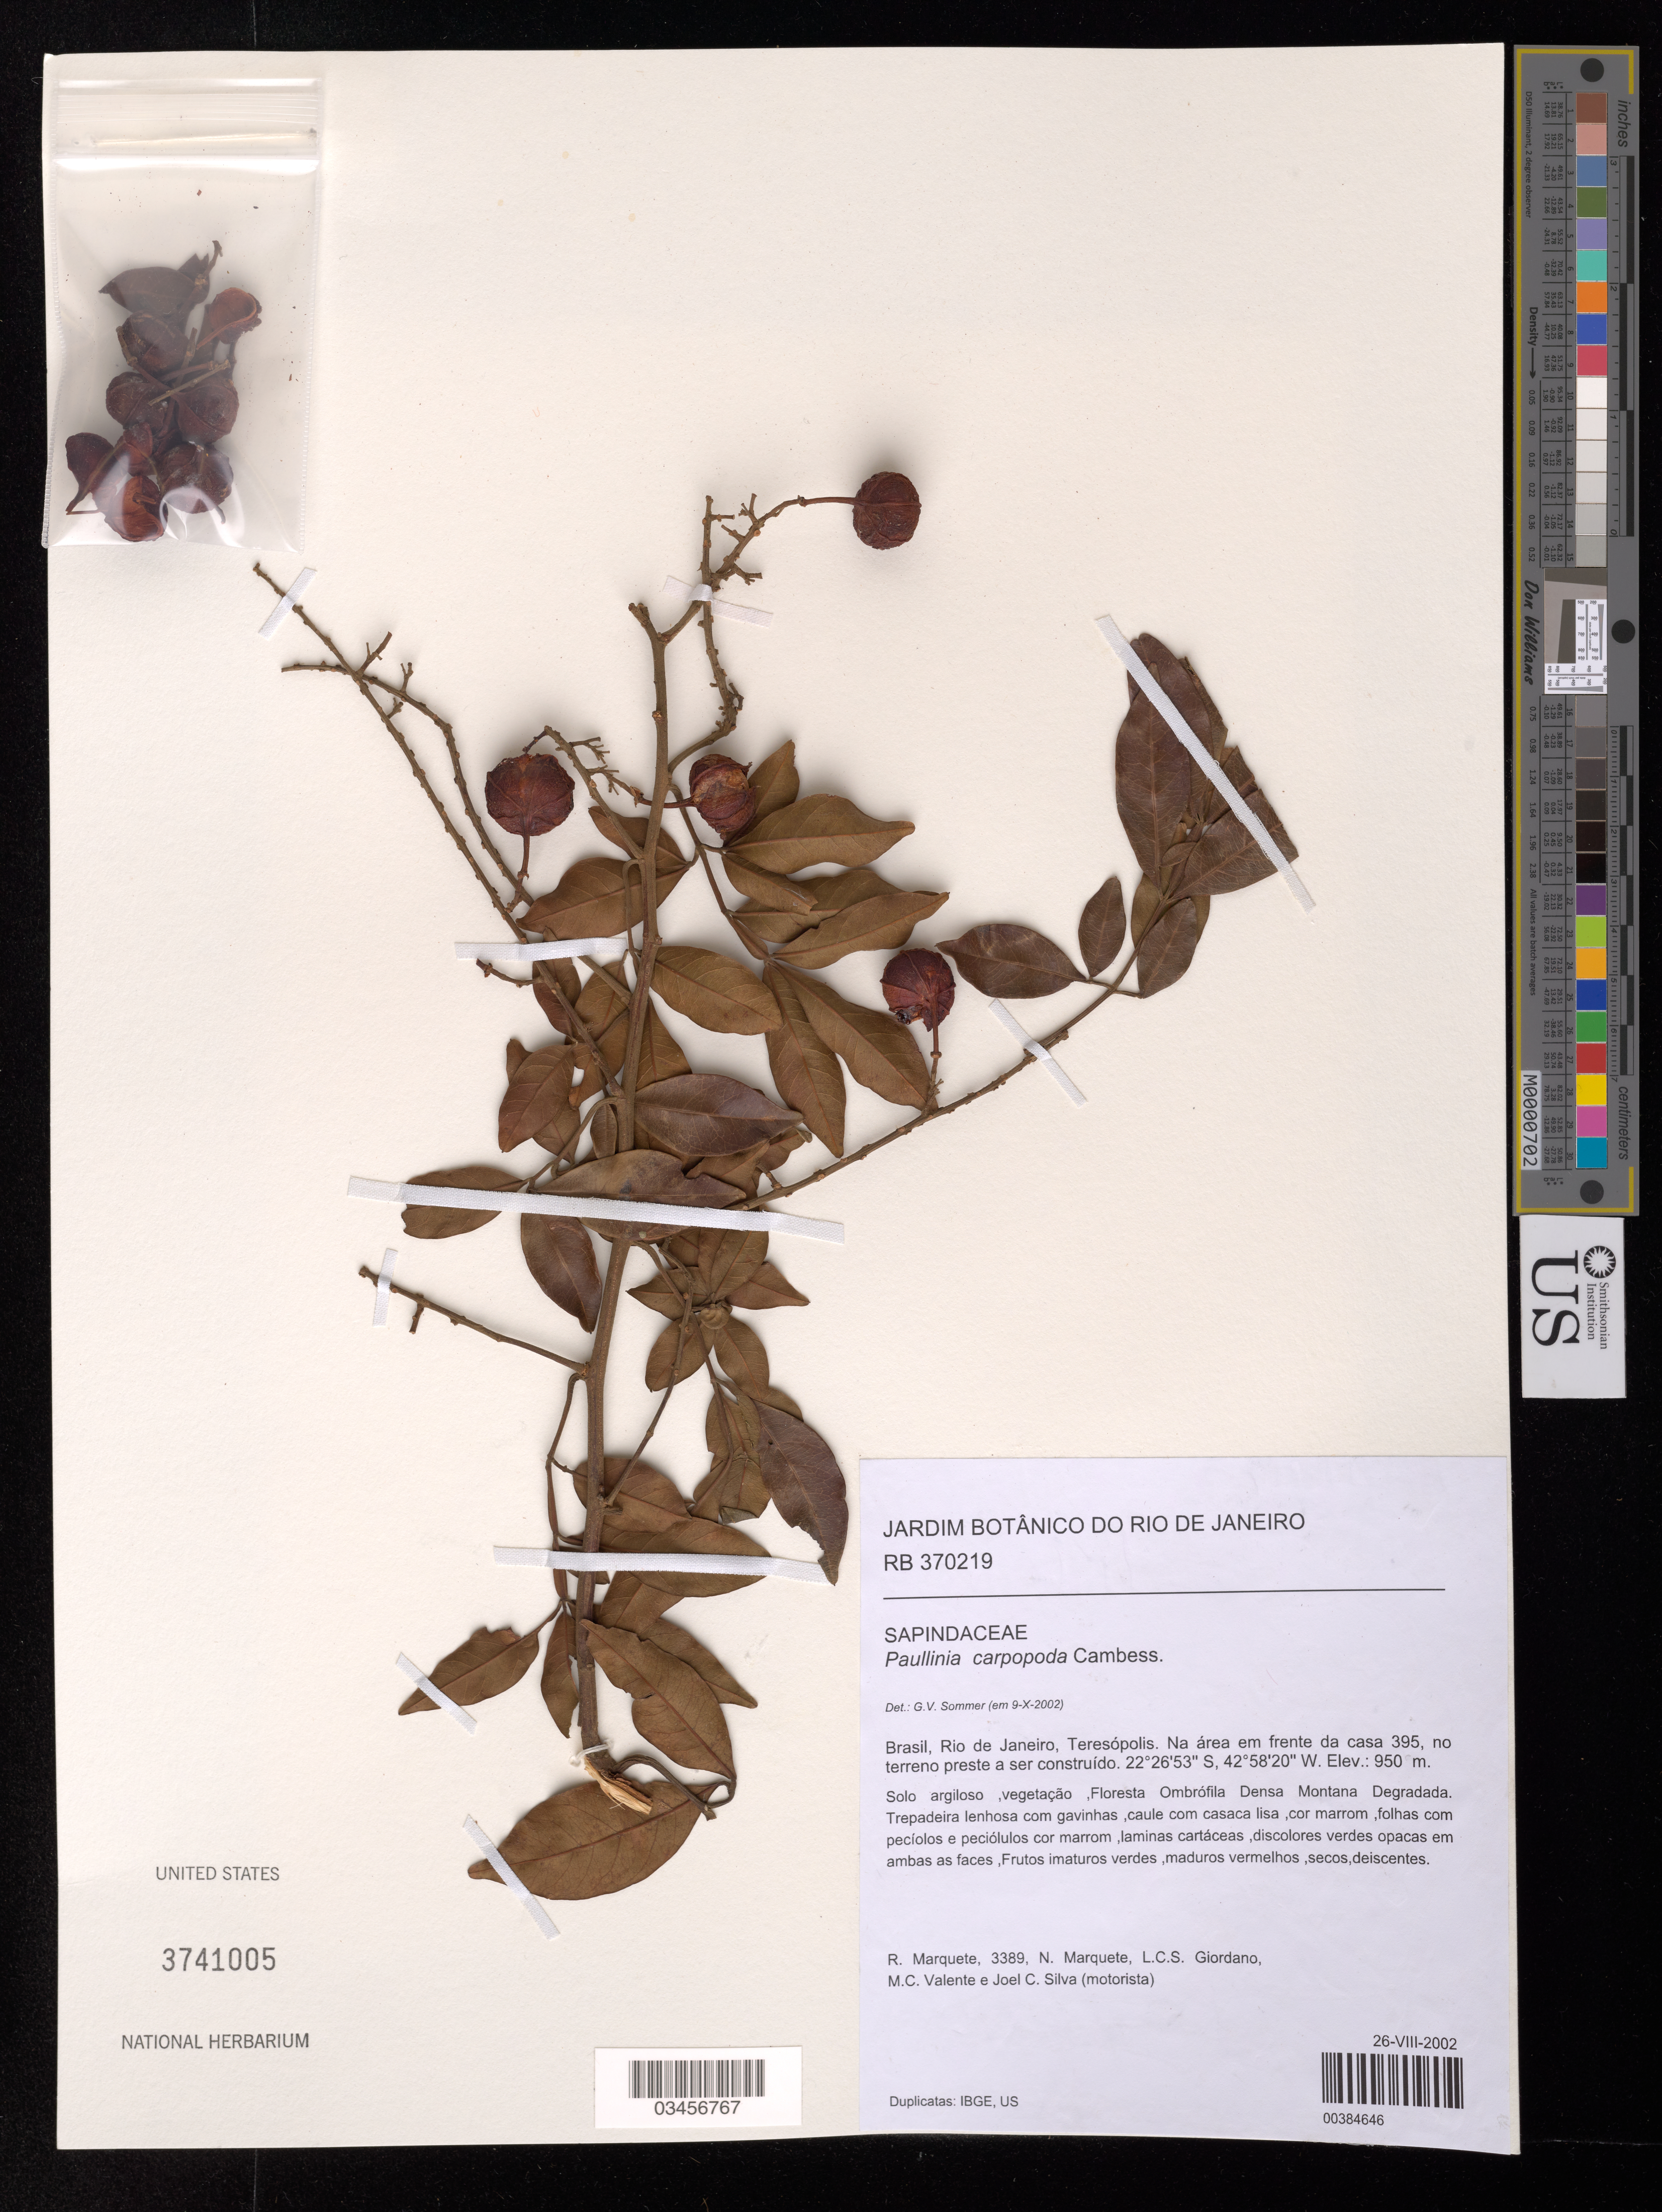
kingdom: Plantae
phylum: Tracheophyta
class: Magnoliopsida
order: Sapindales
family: Sapindaceae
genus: Paullinia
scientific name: Paullinia carpopodea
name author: Cambess.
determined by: Somner, G. V.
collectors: R. Marquete, N. Marquete, L. Giordano & M. d. C. Valente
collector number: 3389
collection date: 2002-08-26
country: Brazil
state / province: Rio de Janeiro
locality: Teresópolis. Na área em frente da casa 395, no terreno preste a ser construído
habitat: Solo argiloso, vegetação. Floresta ombrófila, densa, montana degradada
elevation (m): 950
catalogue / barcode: US 3741005